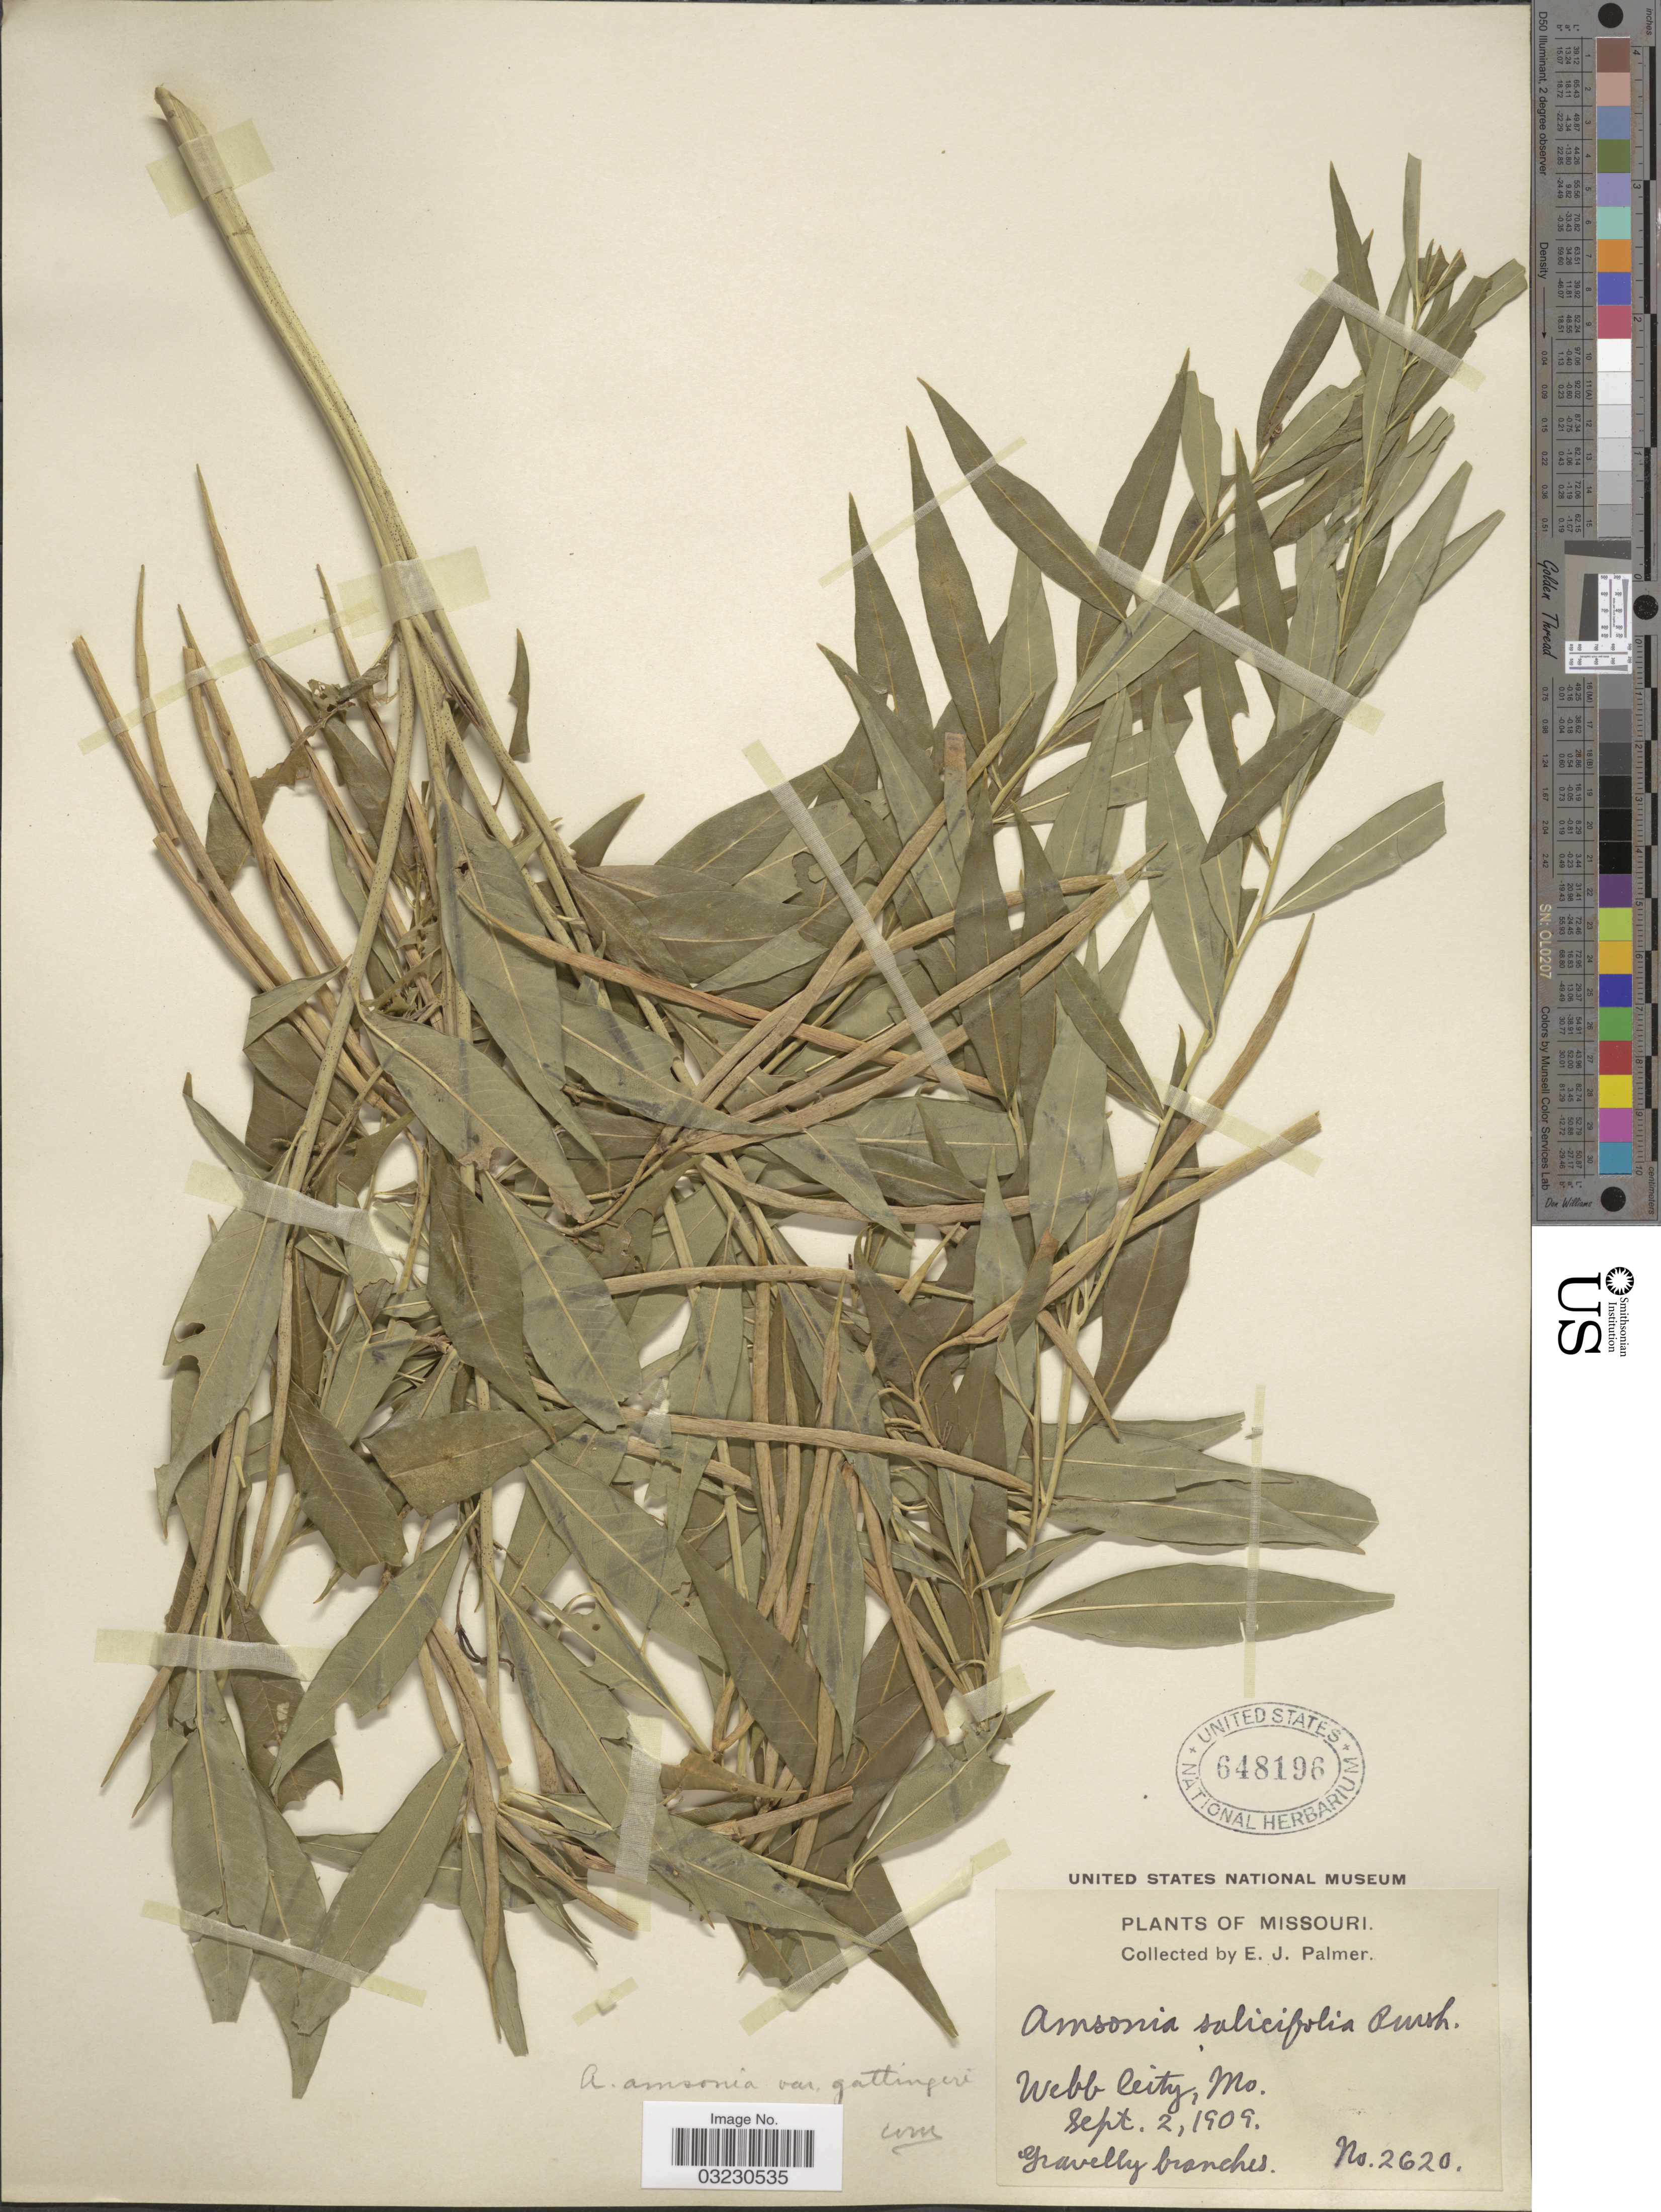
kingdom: Plantae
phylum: Tracheophyta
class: Magnoliopsida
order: Gentianales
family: Apocynaceae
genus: Amsonia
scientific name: Amsonia tabernaemontana var. gattingeri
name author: Woodson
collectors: E. J. Palmer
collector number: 2620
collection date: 1909-09-02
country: United States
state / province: Missouri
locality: Webb City.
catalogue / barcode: US 648196